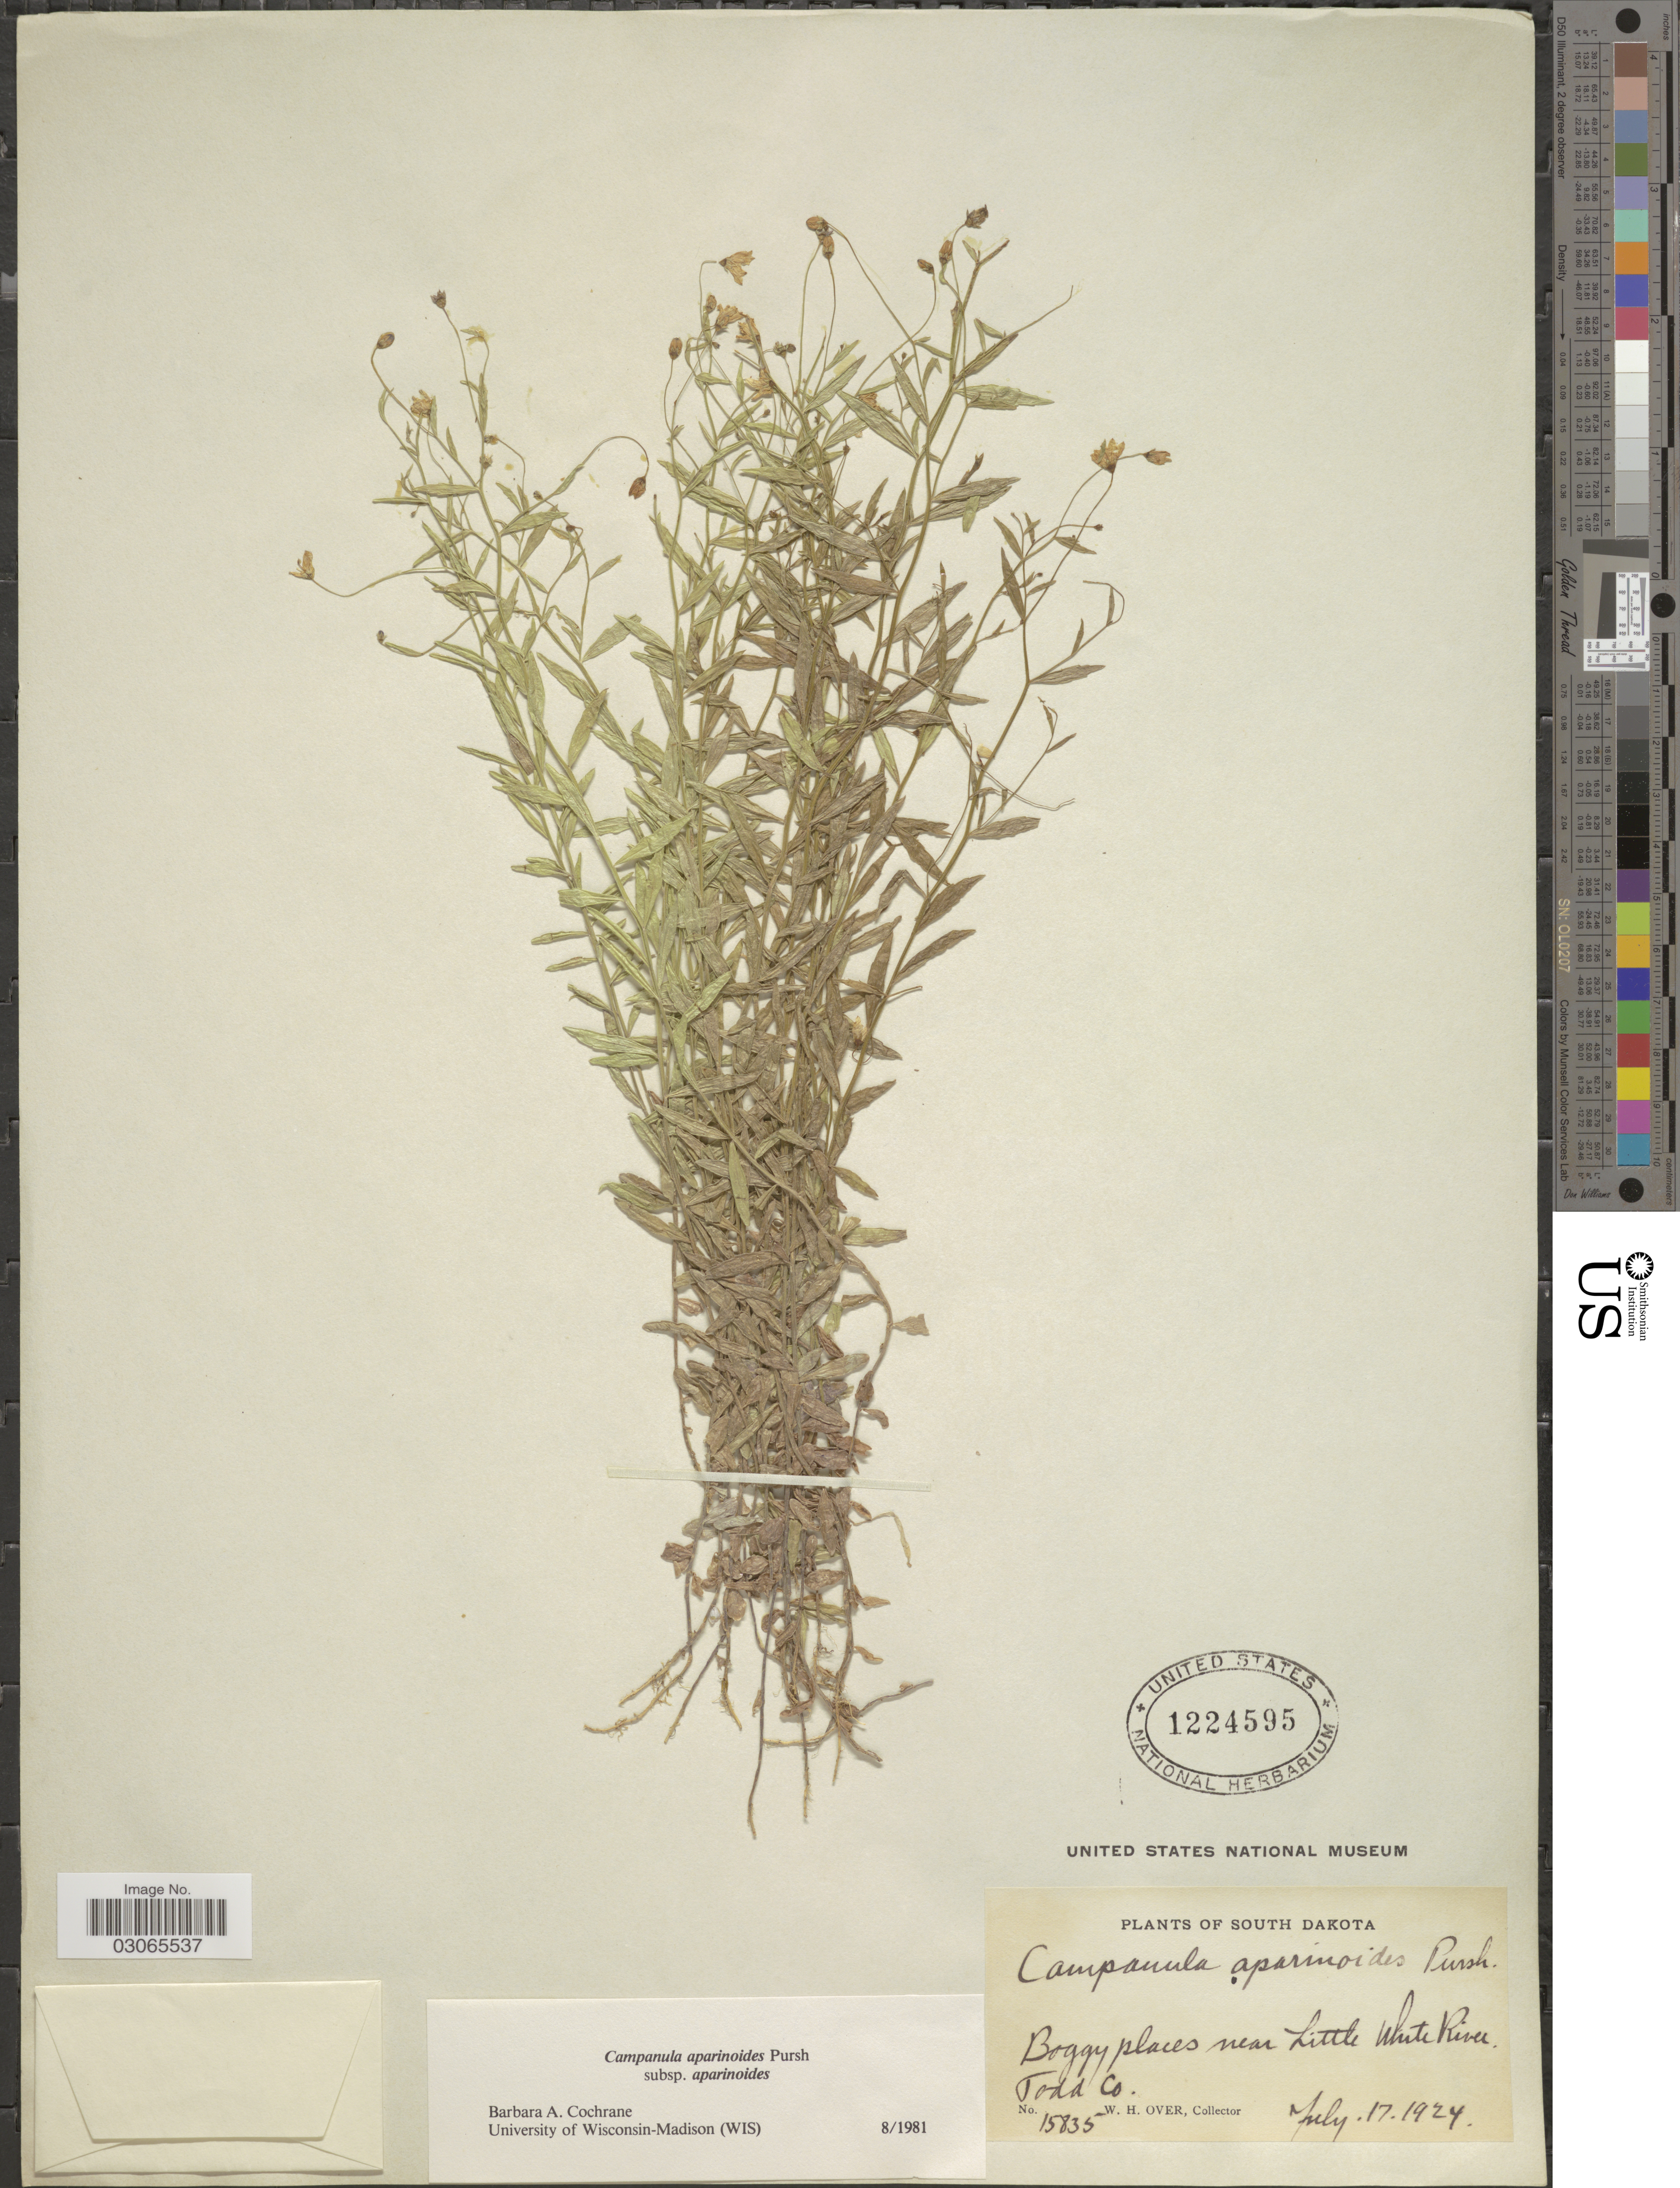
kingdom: Plantae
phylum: Tracheophyta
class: Magnoliopsida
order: Asterales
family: Campanulaceae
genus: Campanula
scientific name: Campanula aparinoides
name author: Pursh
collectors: W. Over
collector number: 15835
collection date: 1924-07-17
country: United States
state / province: South Dakota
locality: Boggy places near Little White River. Todd Co.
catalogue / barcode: US 1224595